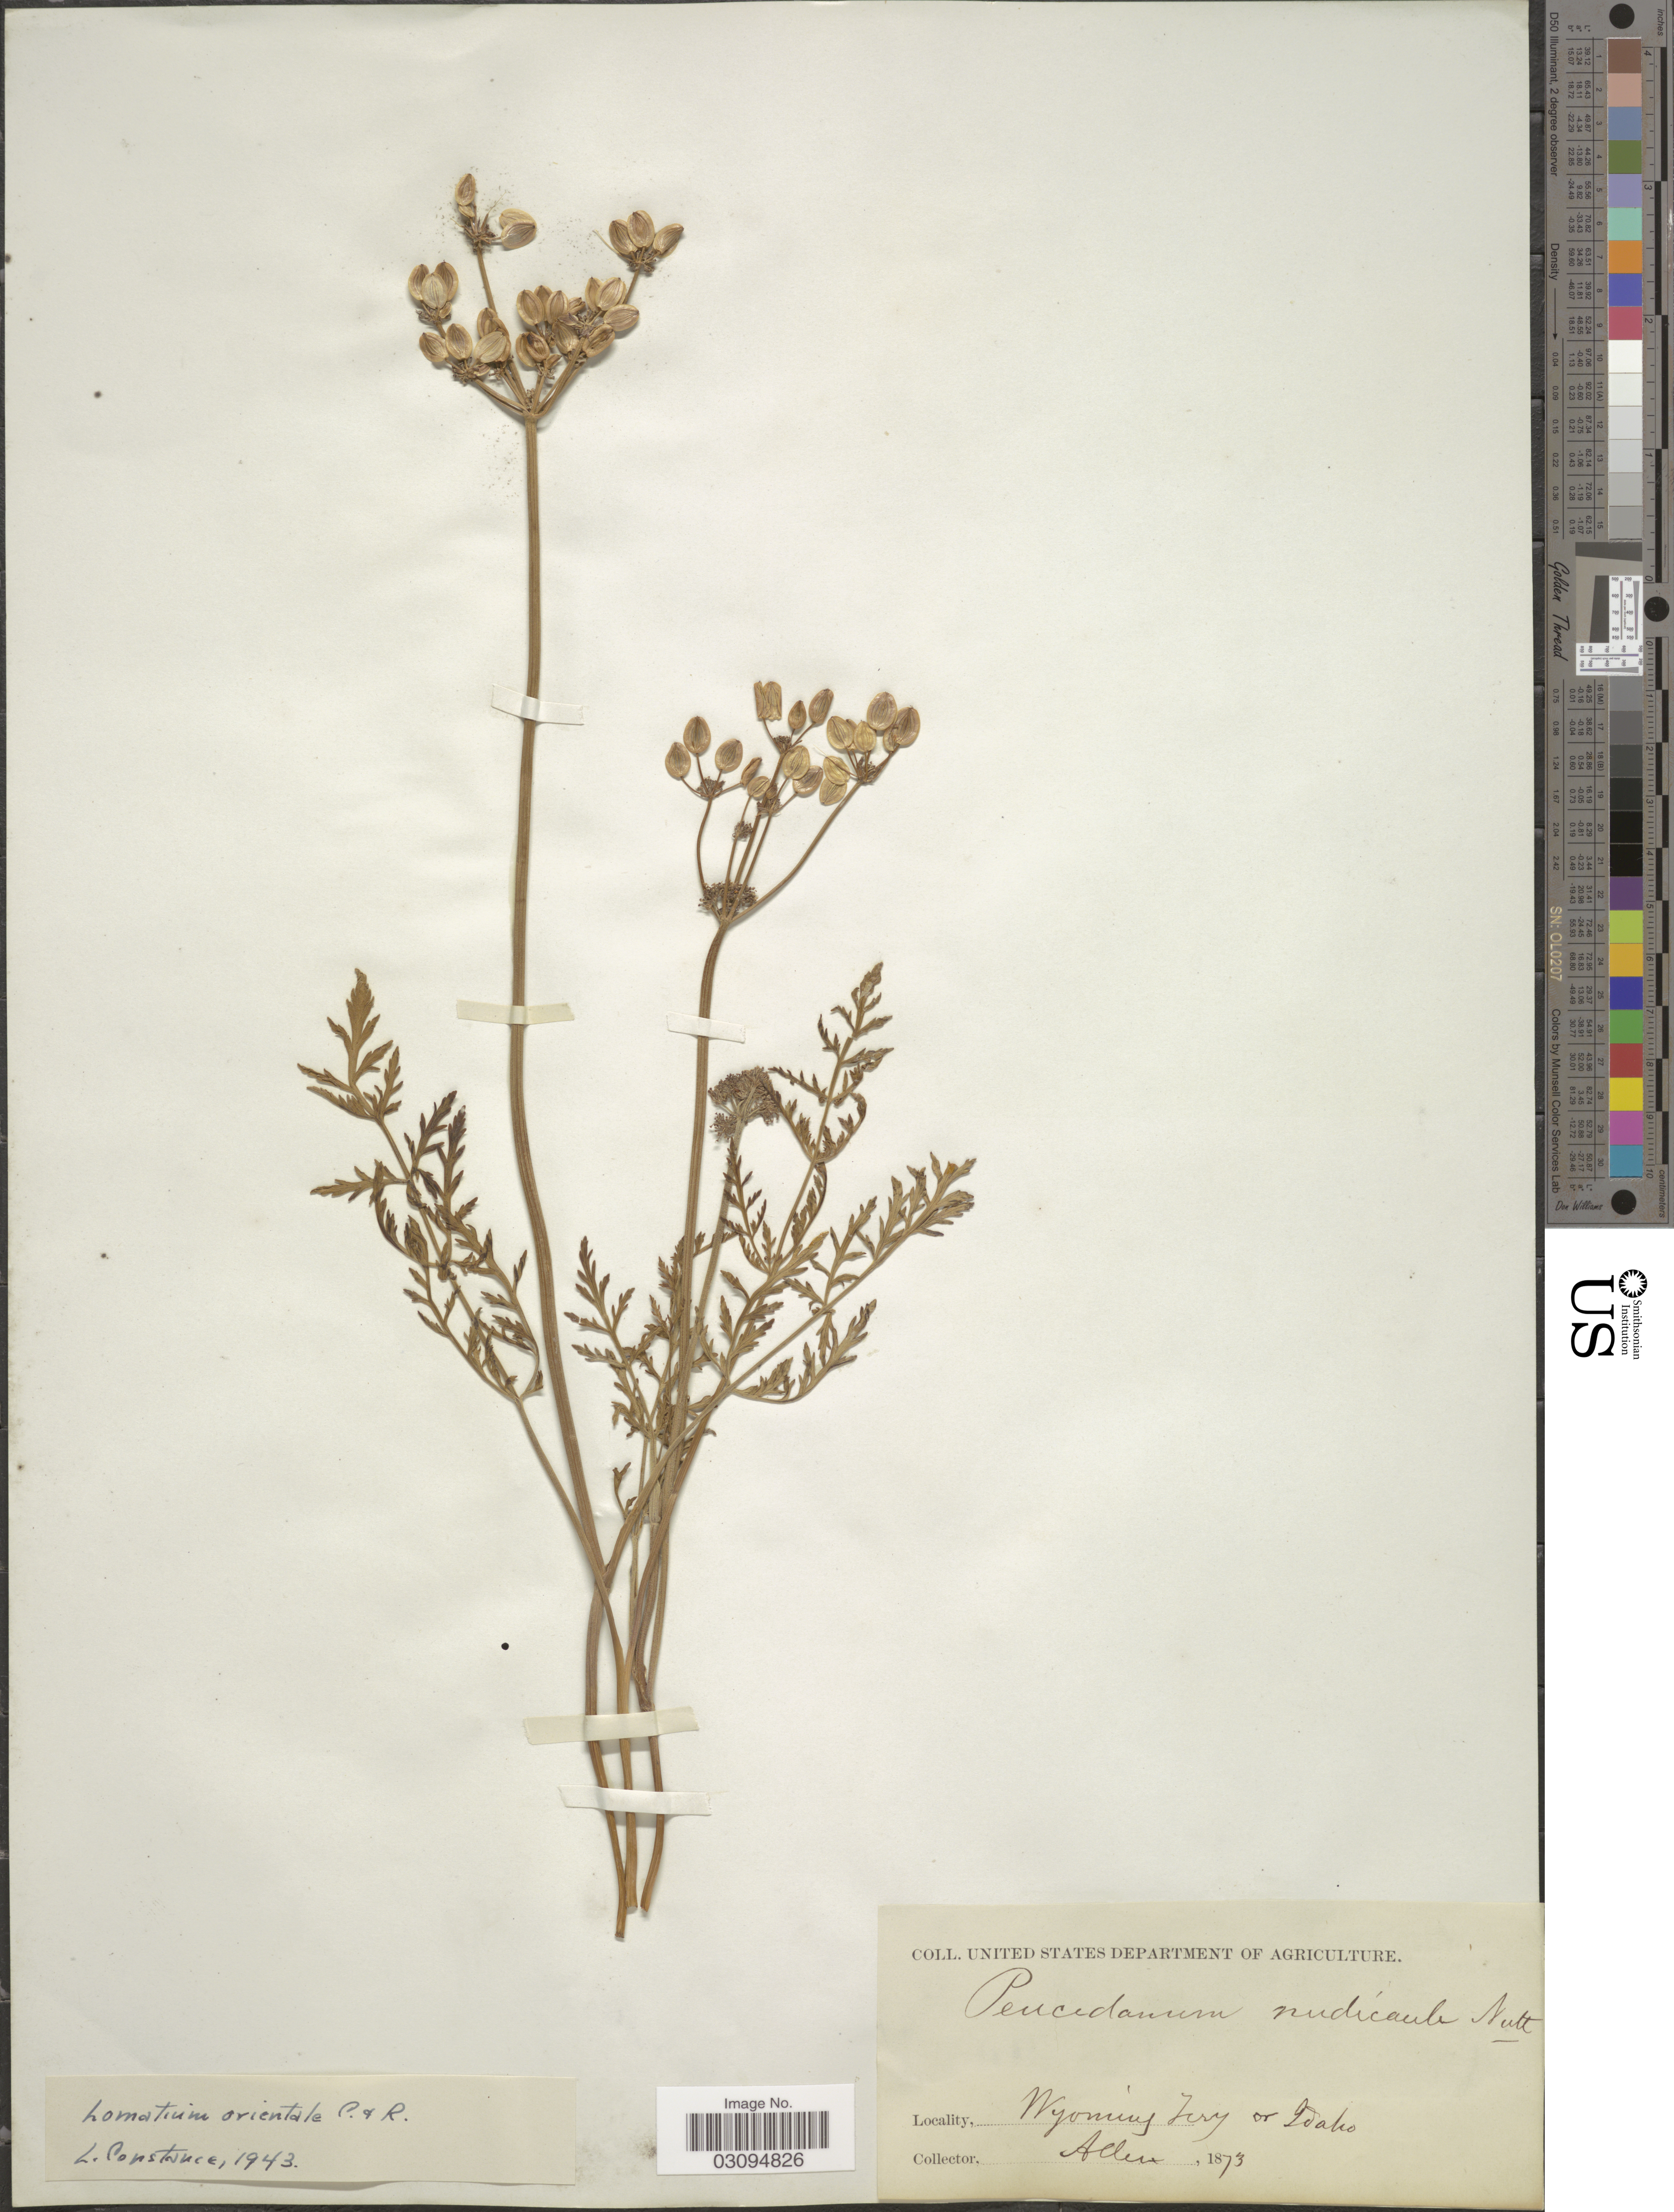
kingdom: Plantae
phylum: Tracheophyta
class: Magnoliopsida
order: Apiales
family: Apiaceae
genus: Lomatium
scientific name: Lomatium orientale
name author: J.M. Coult. & Rose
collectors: -- Allen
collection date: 1873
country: United States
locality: Wyoming Terr or Idaho